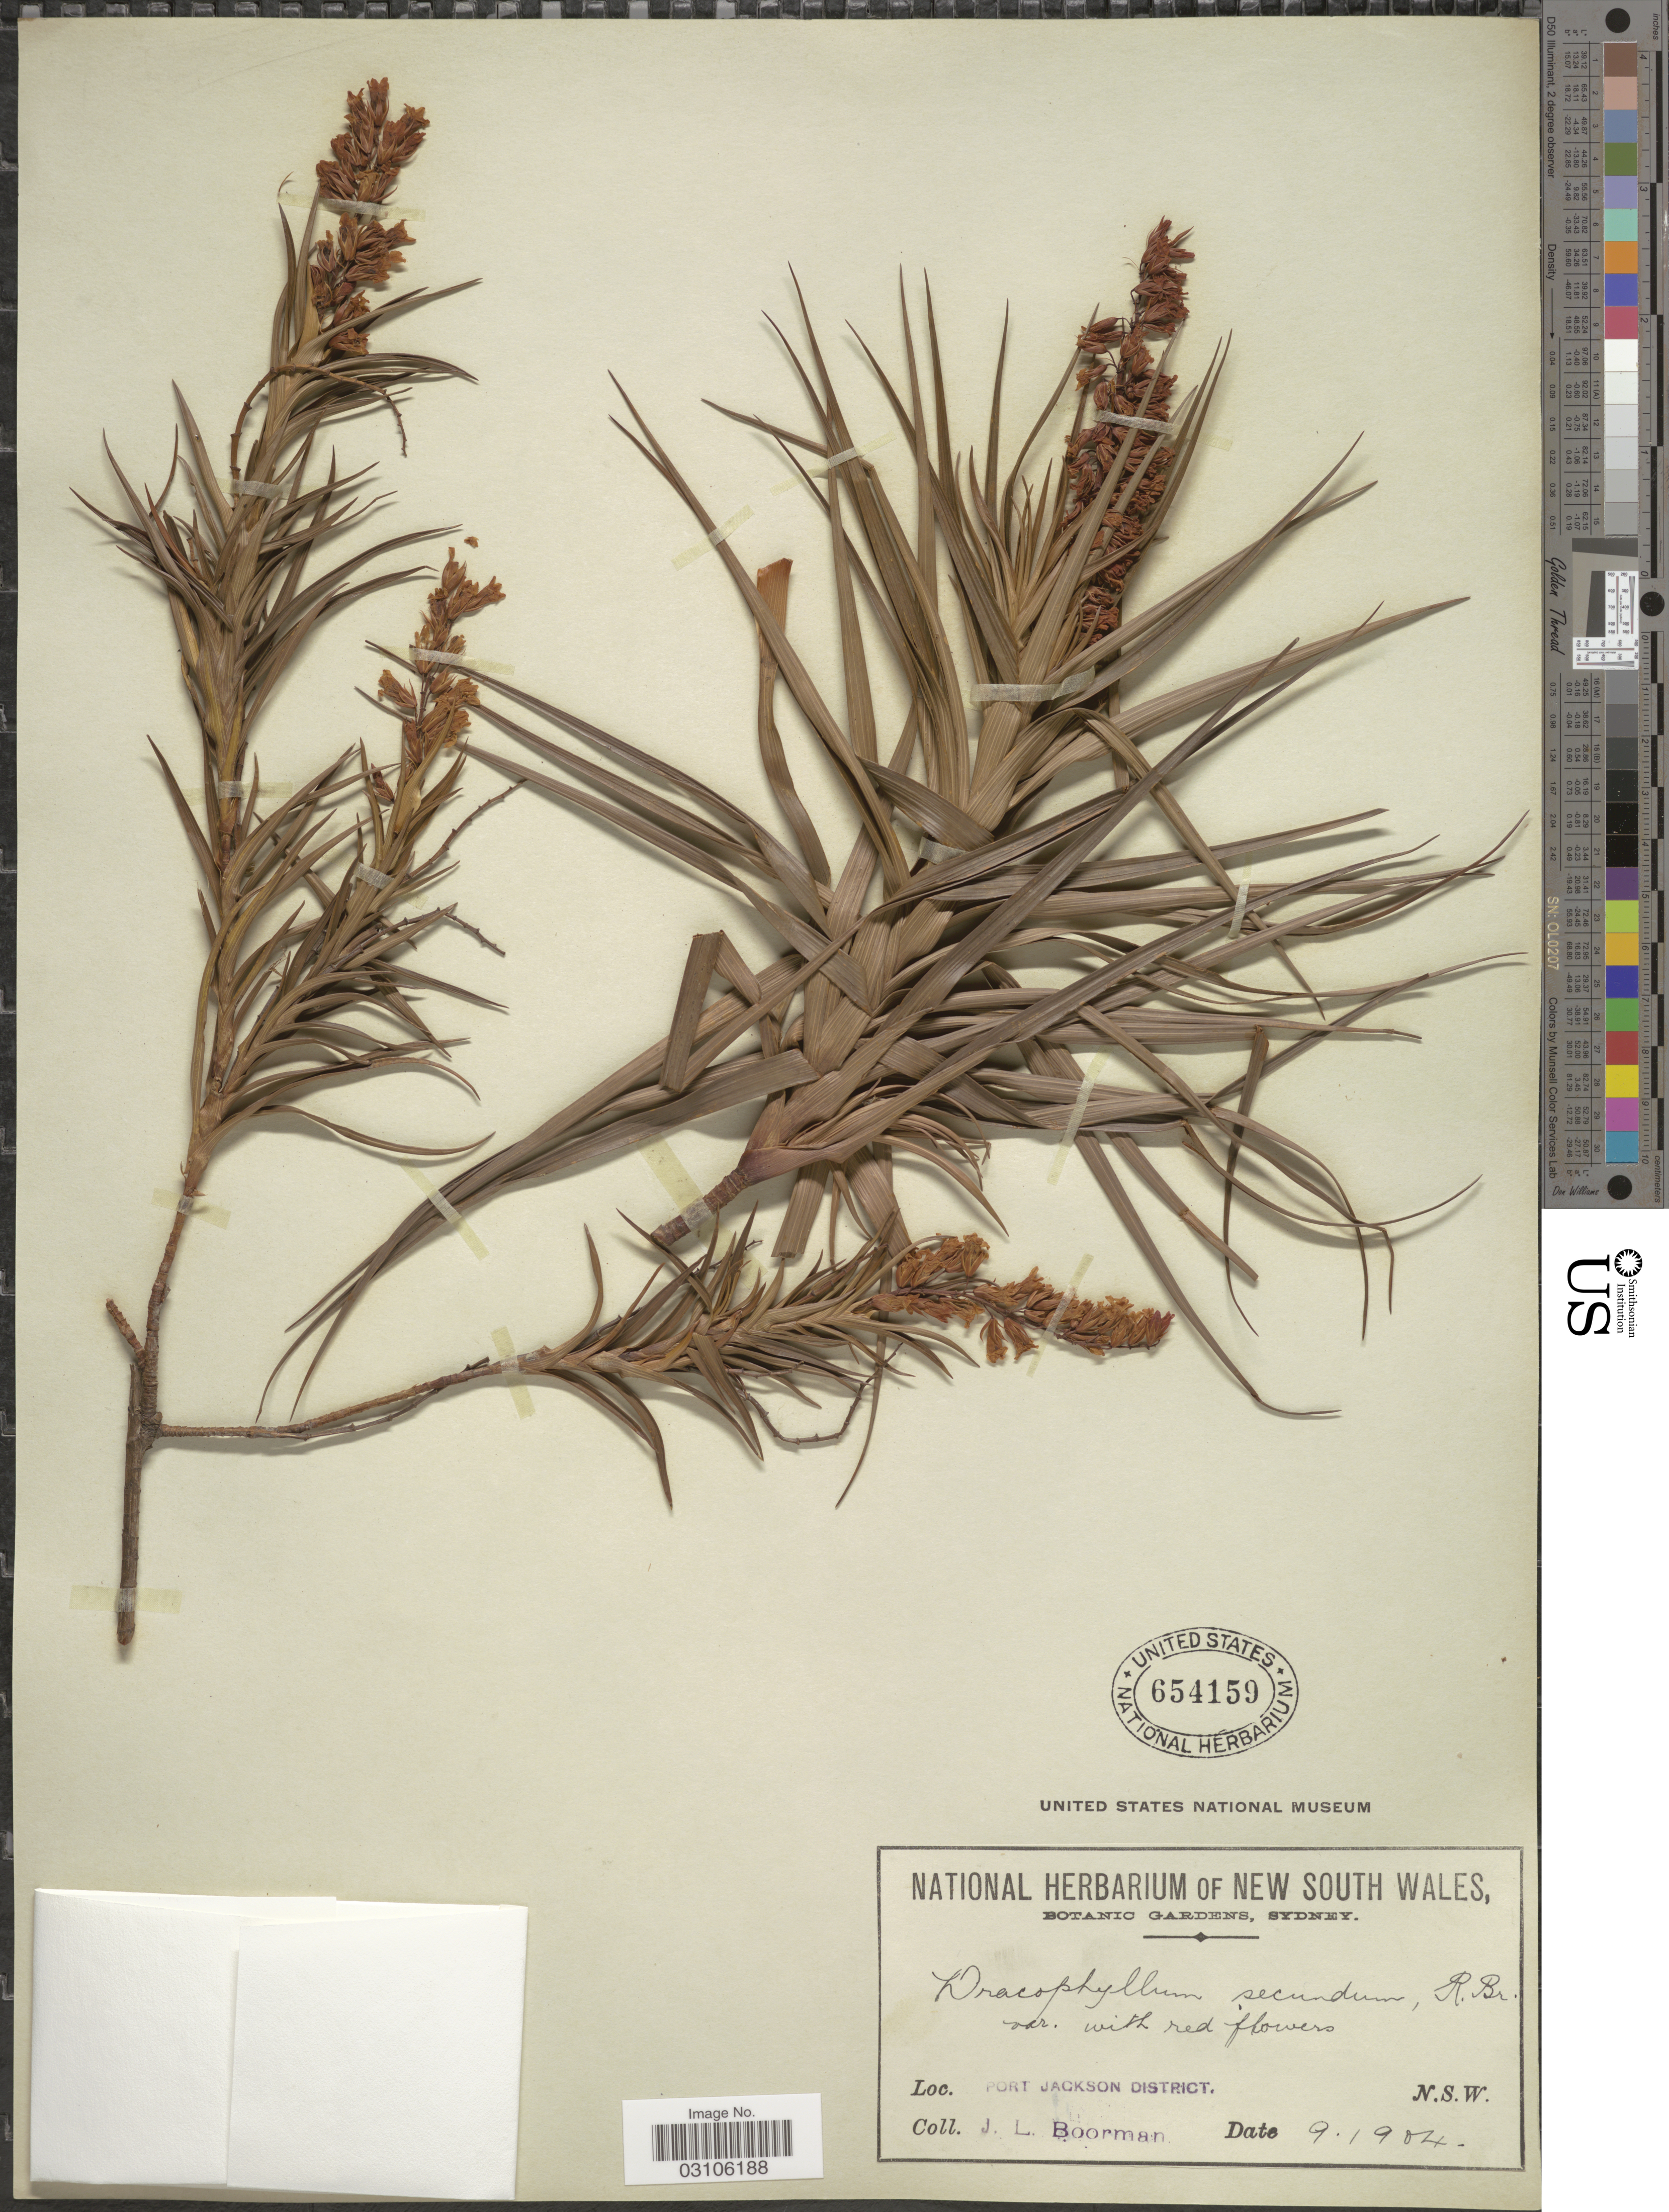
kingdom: Plantae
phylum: Tracheophyta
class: Magnoliopsida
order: Ericales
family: Ericaceae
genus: Dracophyllum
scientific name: Dracophyllum secundum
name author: R. Br.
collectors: J. Boorman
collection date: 1904-09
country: Australia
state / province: New South Wales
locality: Port Jackson District. N.S.W.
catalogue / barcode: US 654159